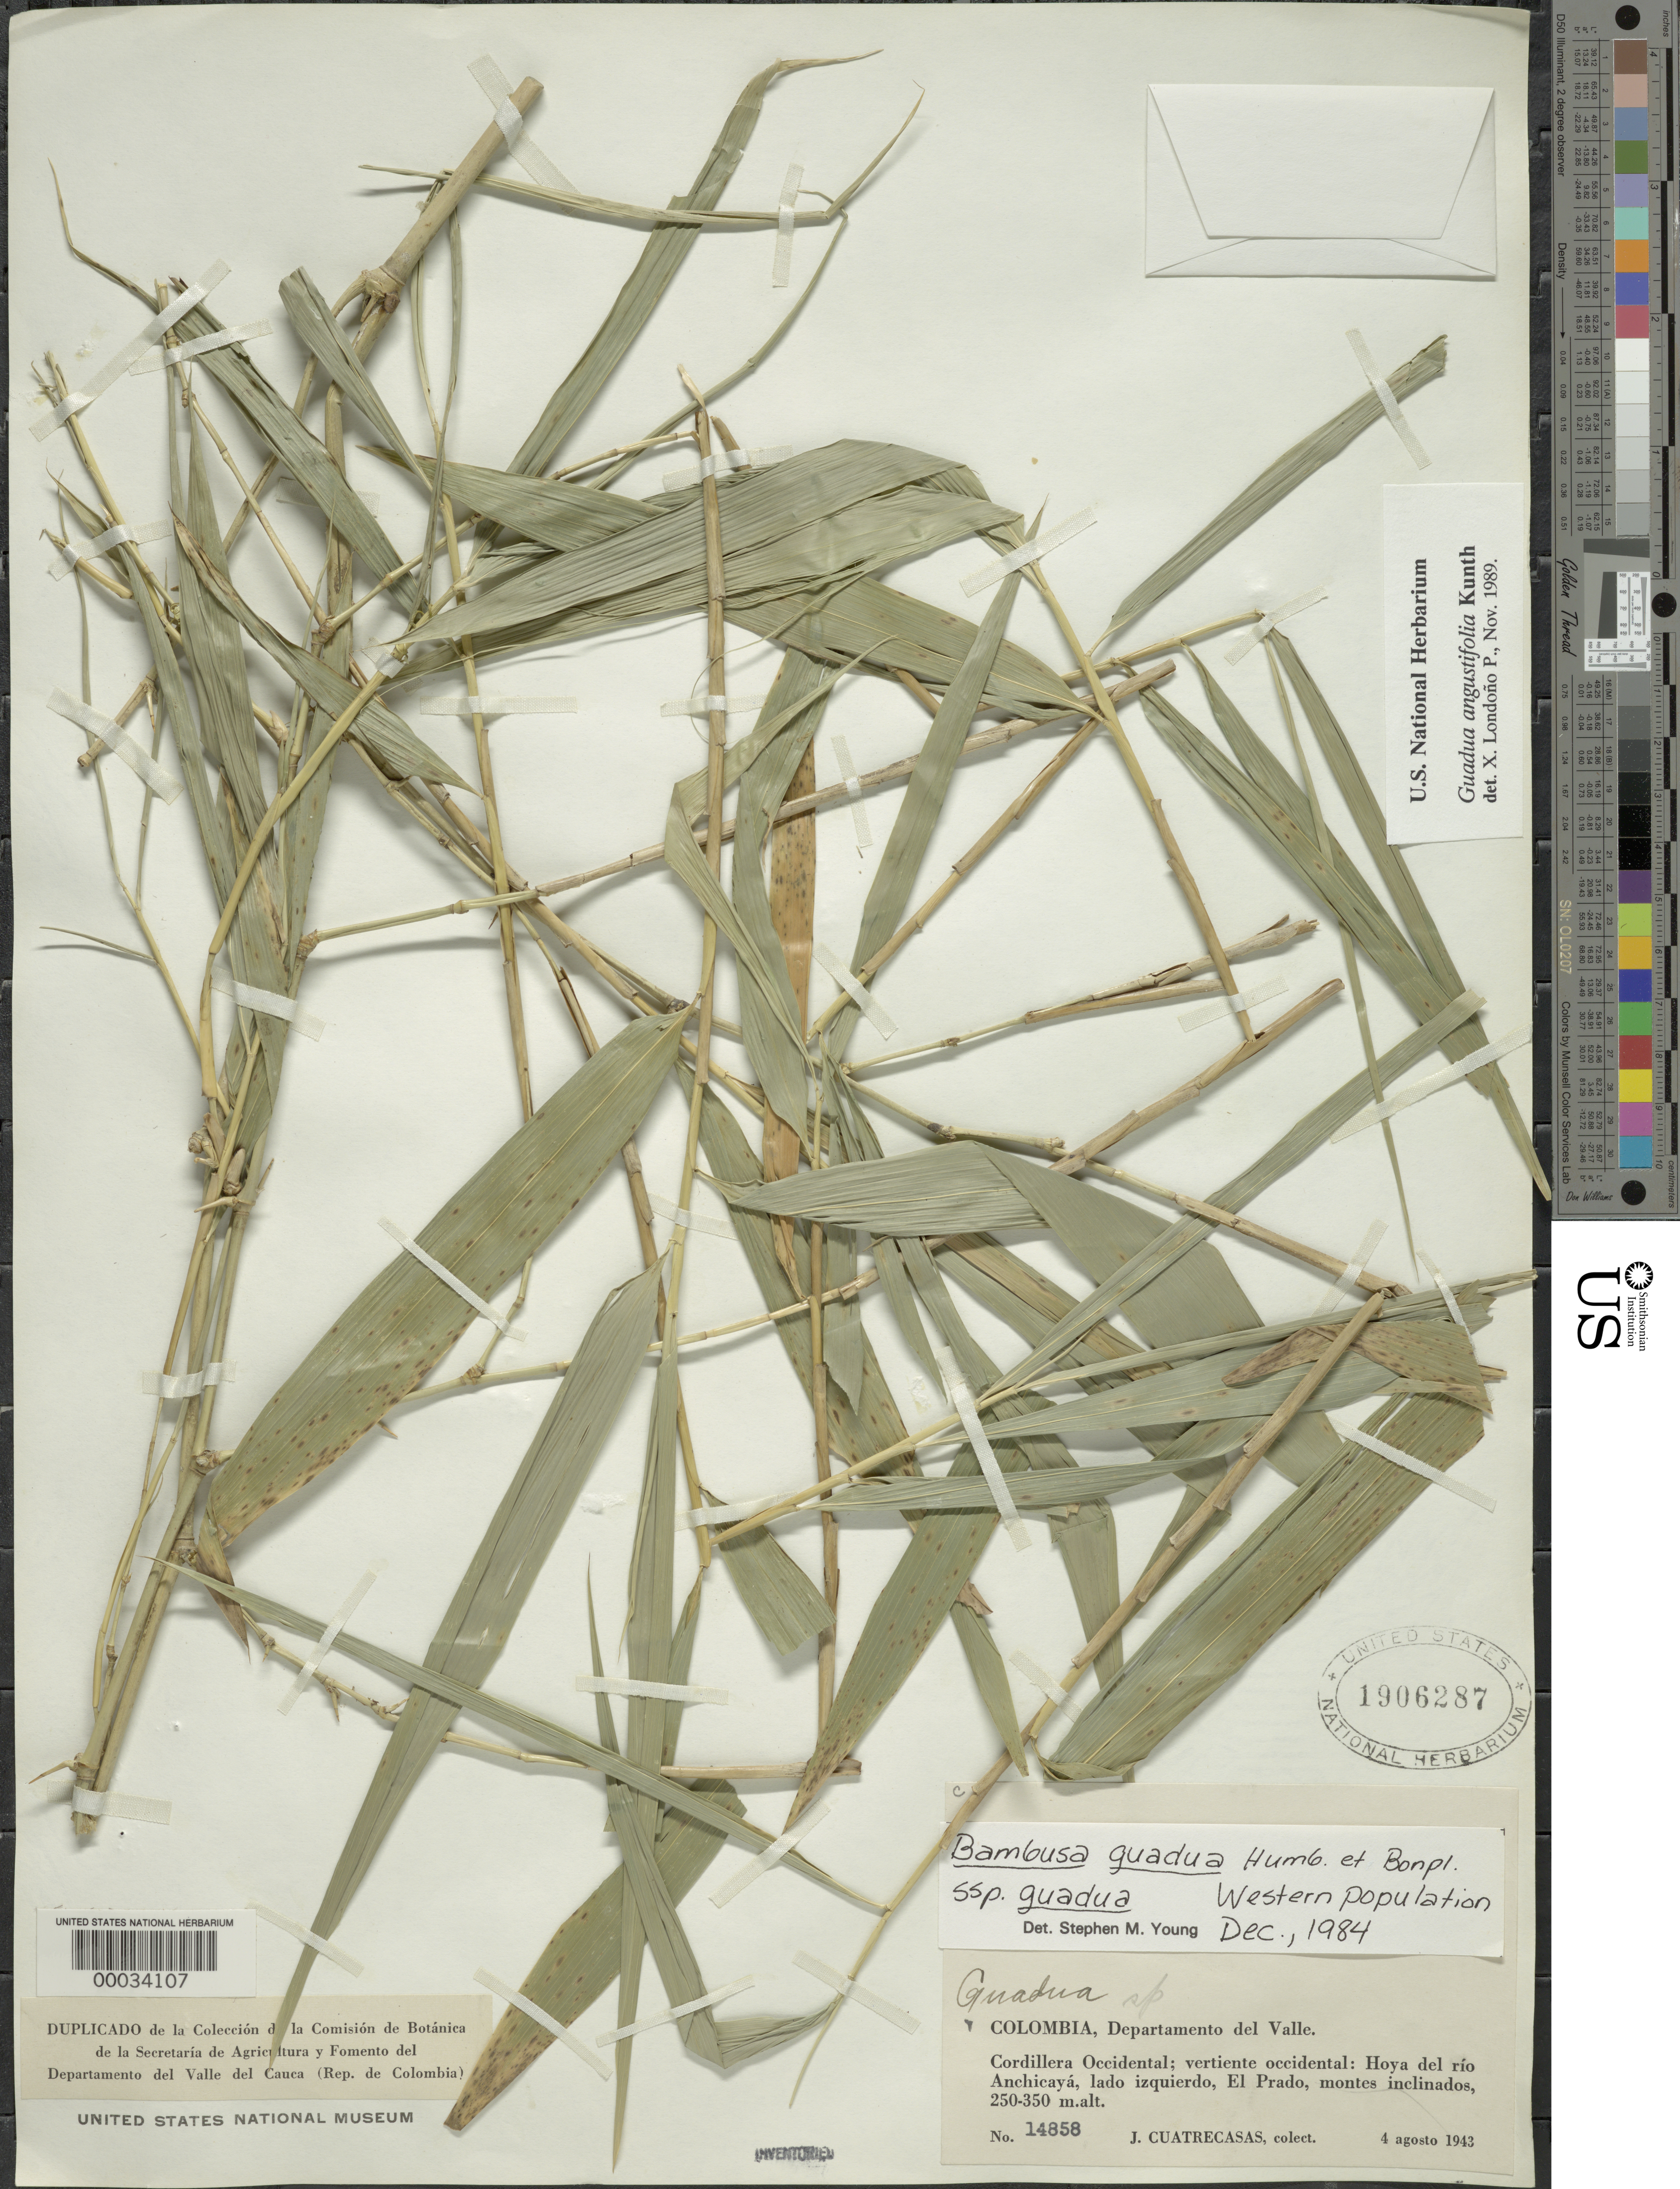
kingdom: Plantae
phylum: Tracheophyta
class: Liliopsida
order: Poales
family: Poaceae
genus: Guadua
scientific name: Guadua angustifolia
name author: Kunth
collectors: J. Cuatrecasas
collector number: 14858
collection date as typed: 04 Aug 1943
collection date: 1943-08-04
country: Colombia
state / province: Valle del Cauca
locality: Cordillera Occidental, Rio Anchicaya, el Prado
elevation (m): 250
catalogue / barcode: US 1906287